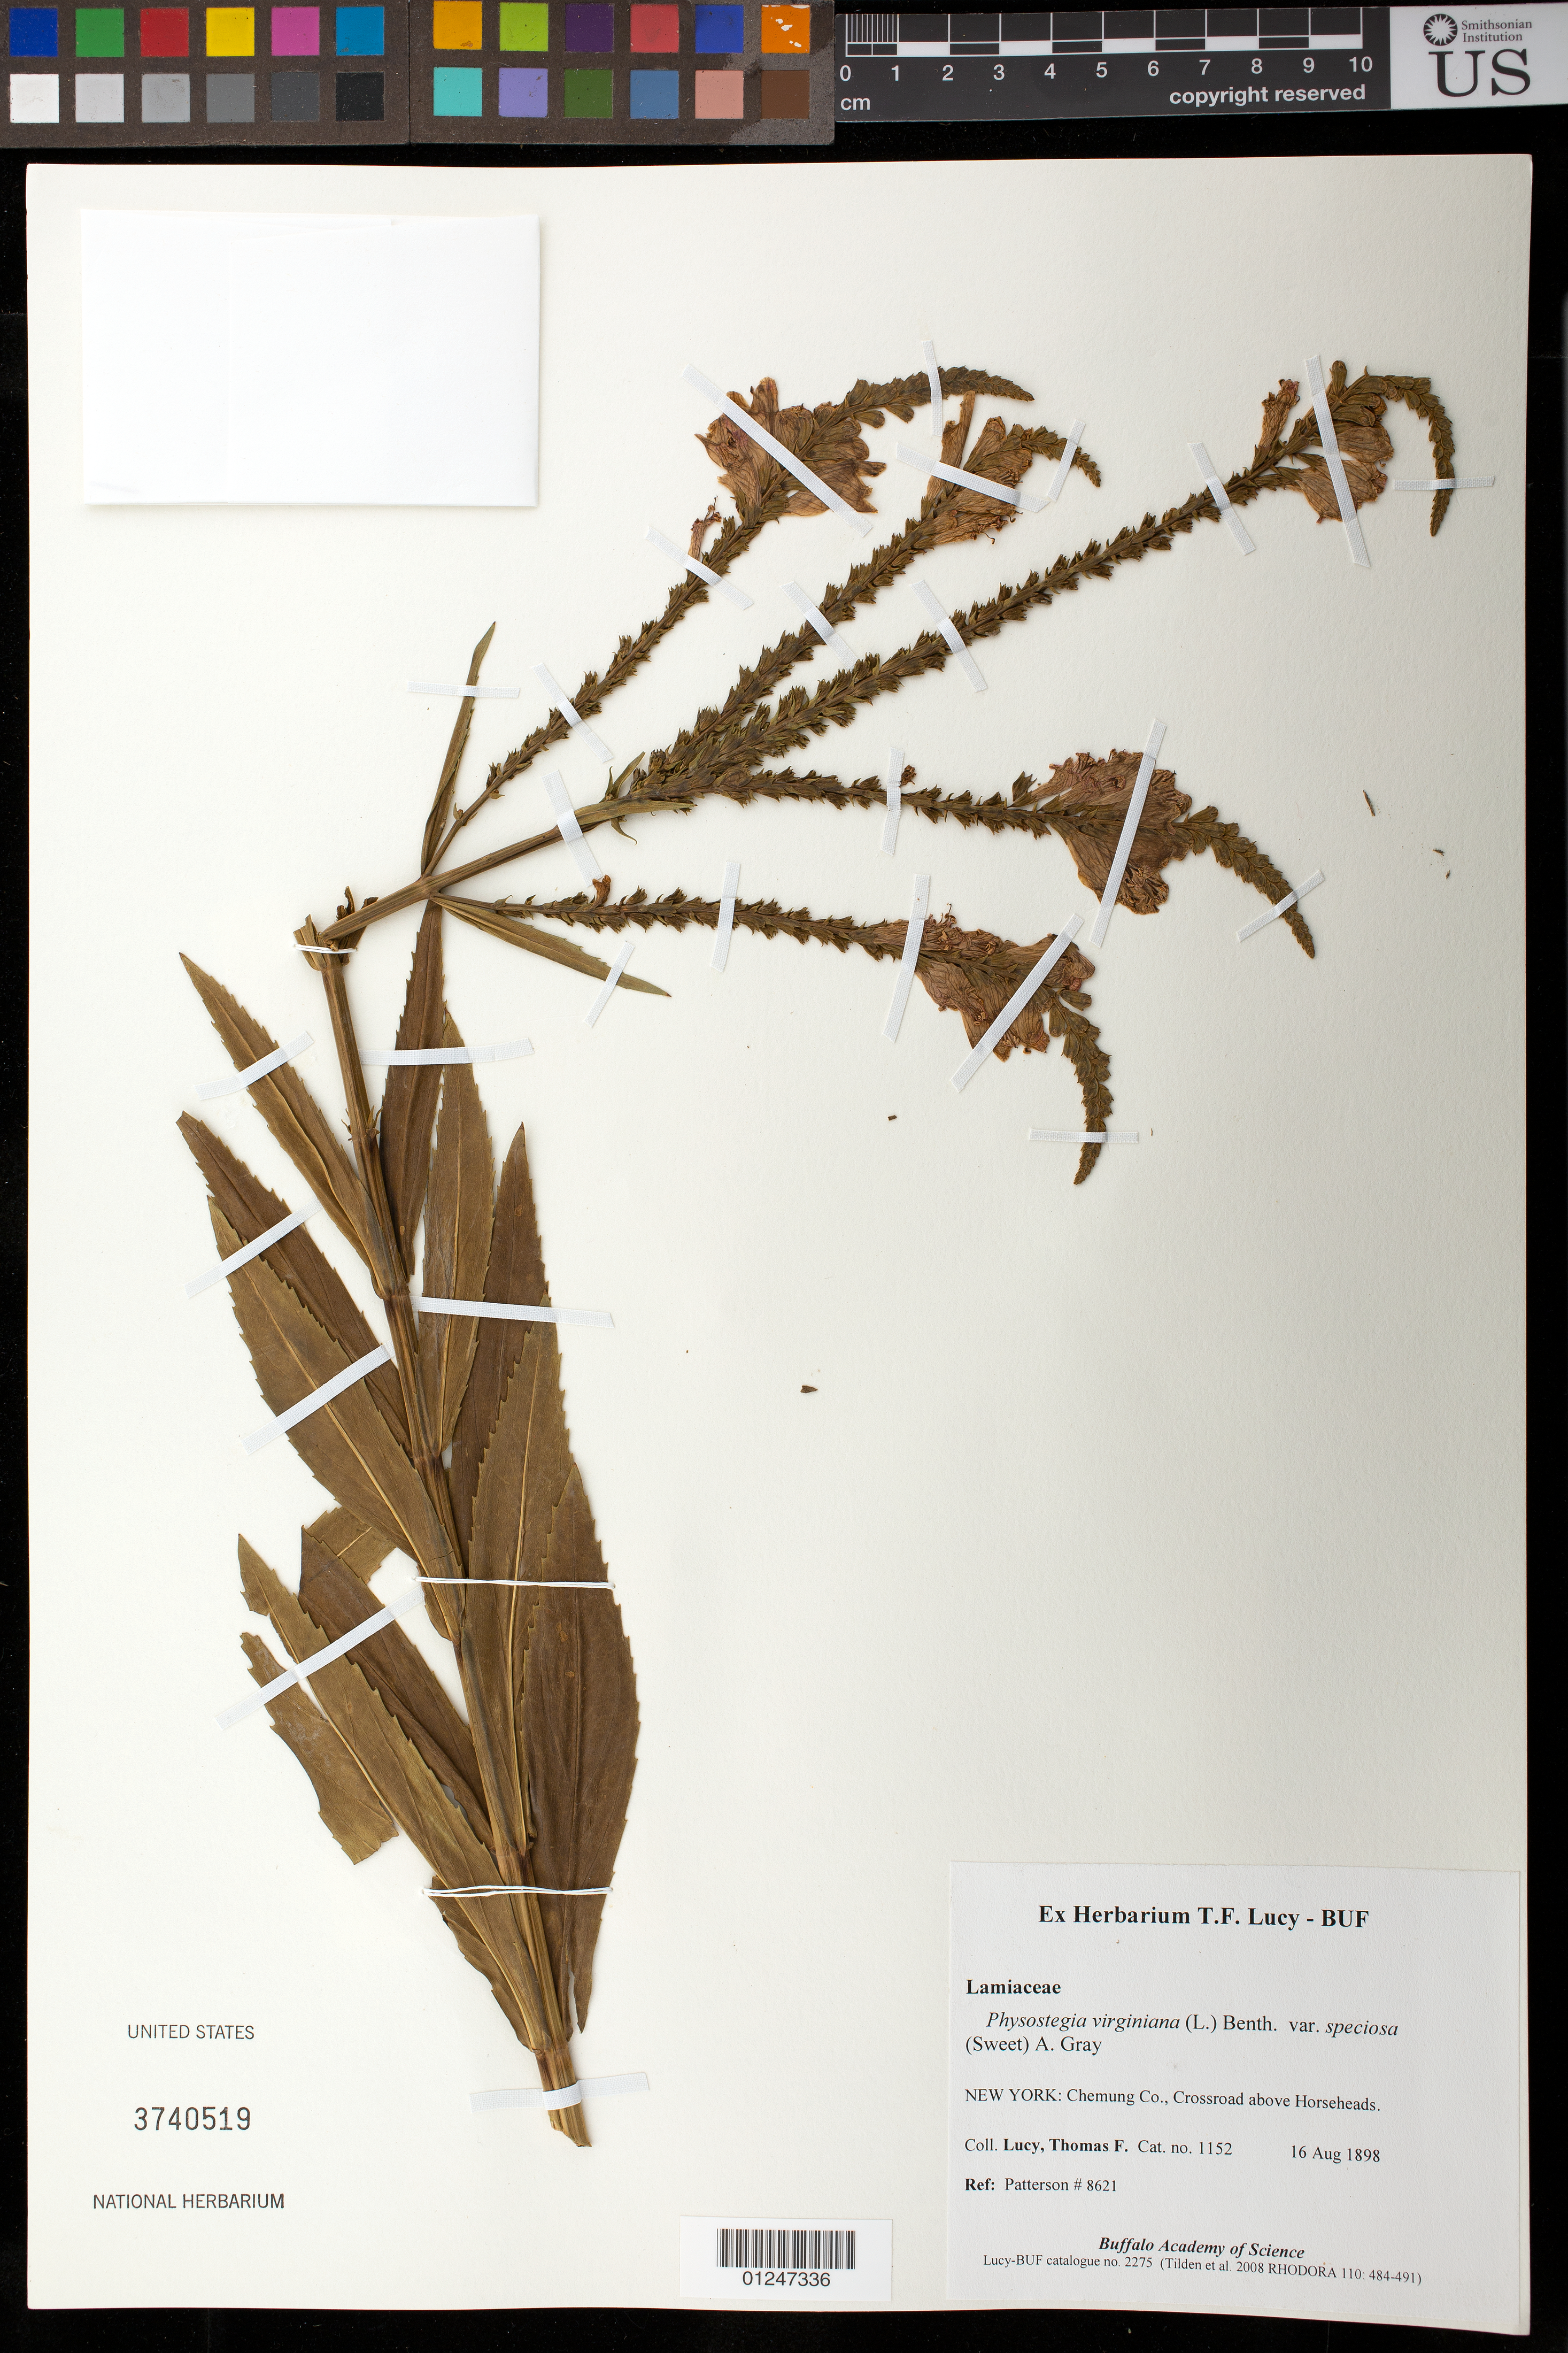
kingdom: Plantae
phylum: Tracheophyta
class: Magnoliopsida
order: Lamiales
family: Lamiaceae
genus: Physostegia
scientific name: Physostegia virginiana var. speciosa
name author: (Sweet) A. Gray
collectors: T. Lucy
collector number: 1152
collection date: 1898-08-16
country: United States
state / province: New York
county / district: Chemung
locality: Crossroad above Horseheads.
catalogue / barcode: US 3740519